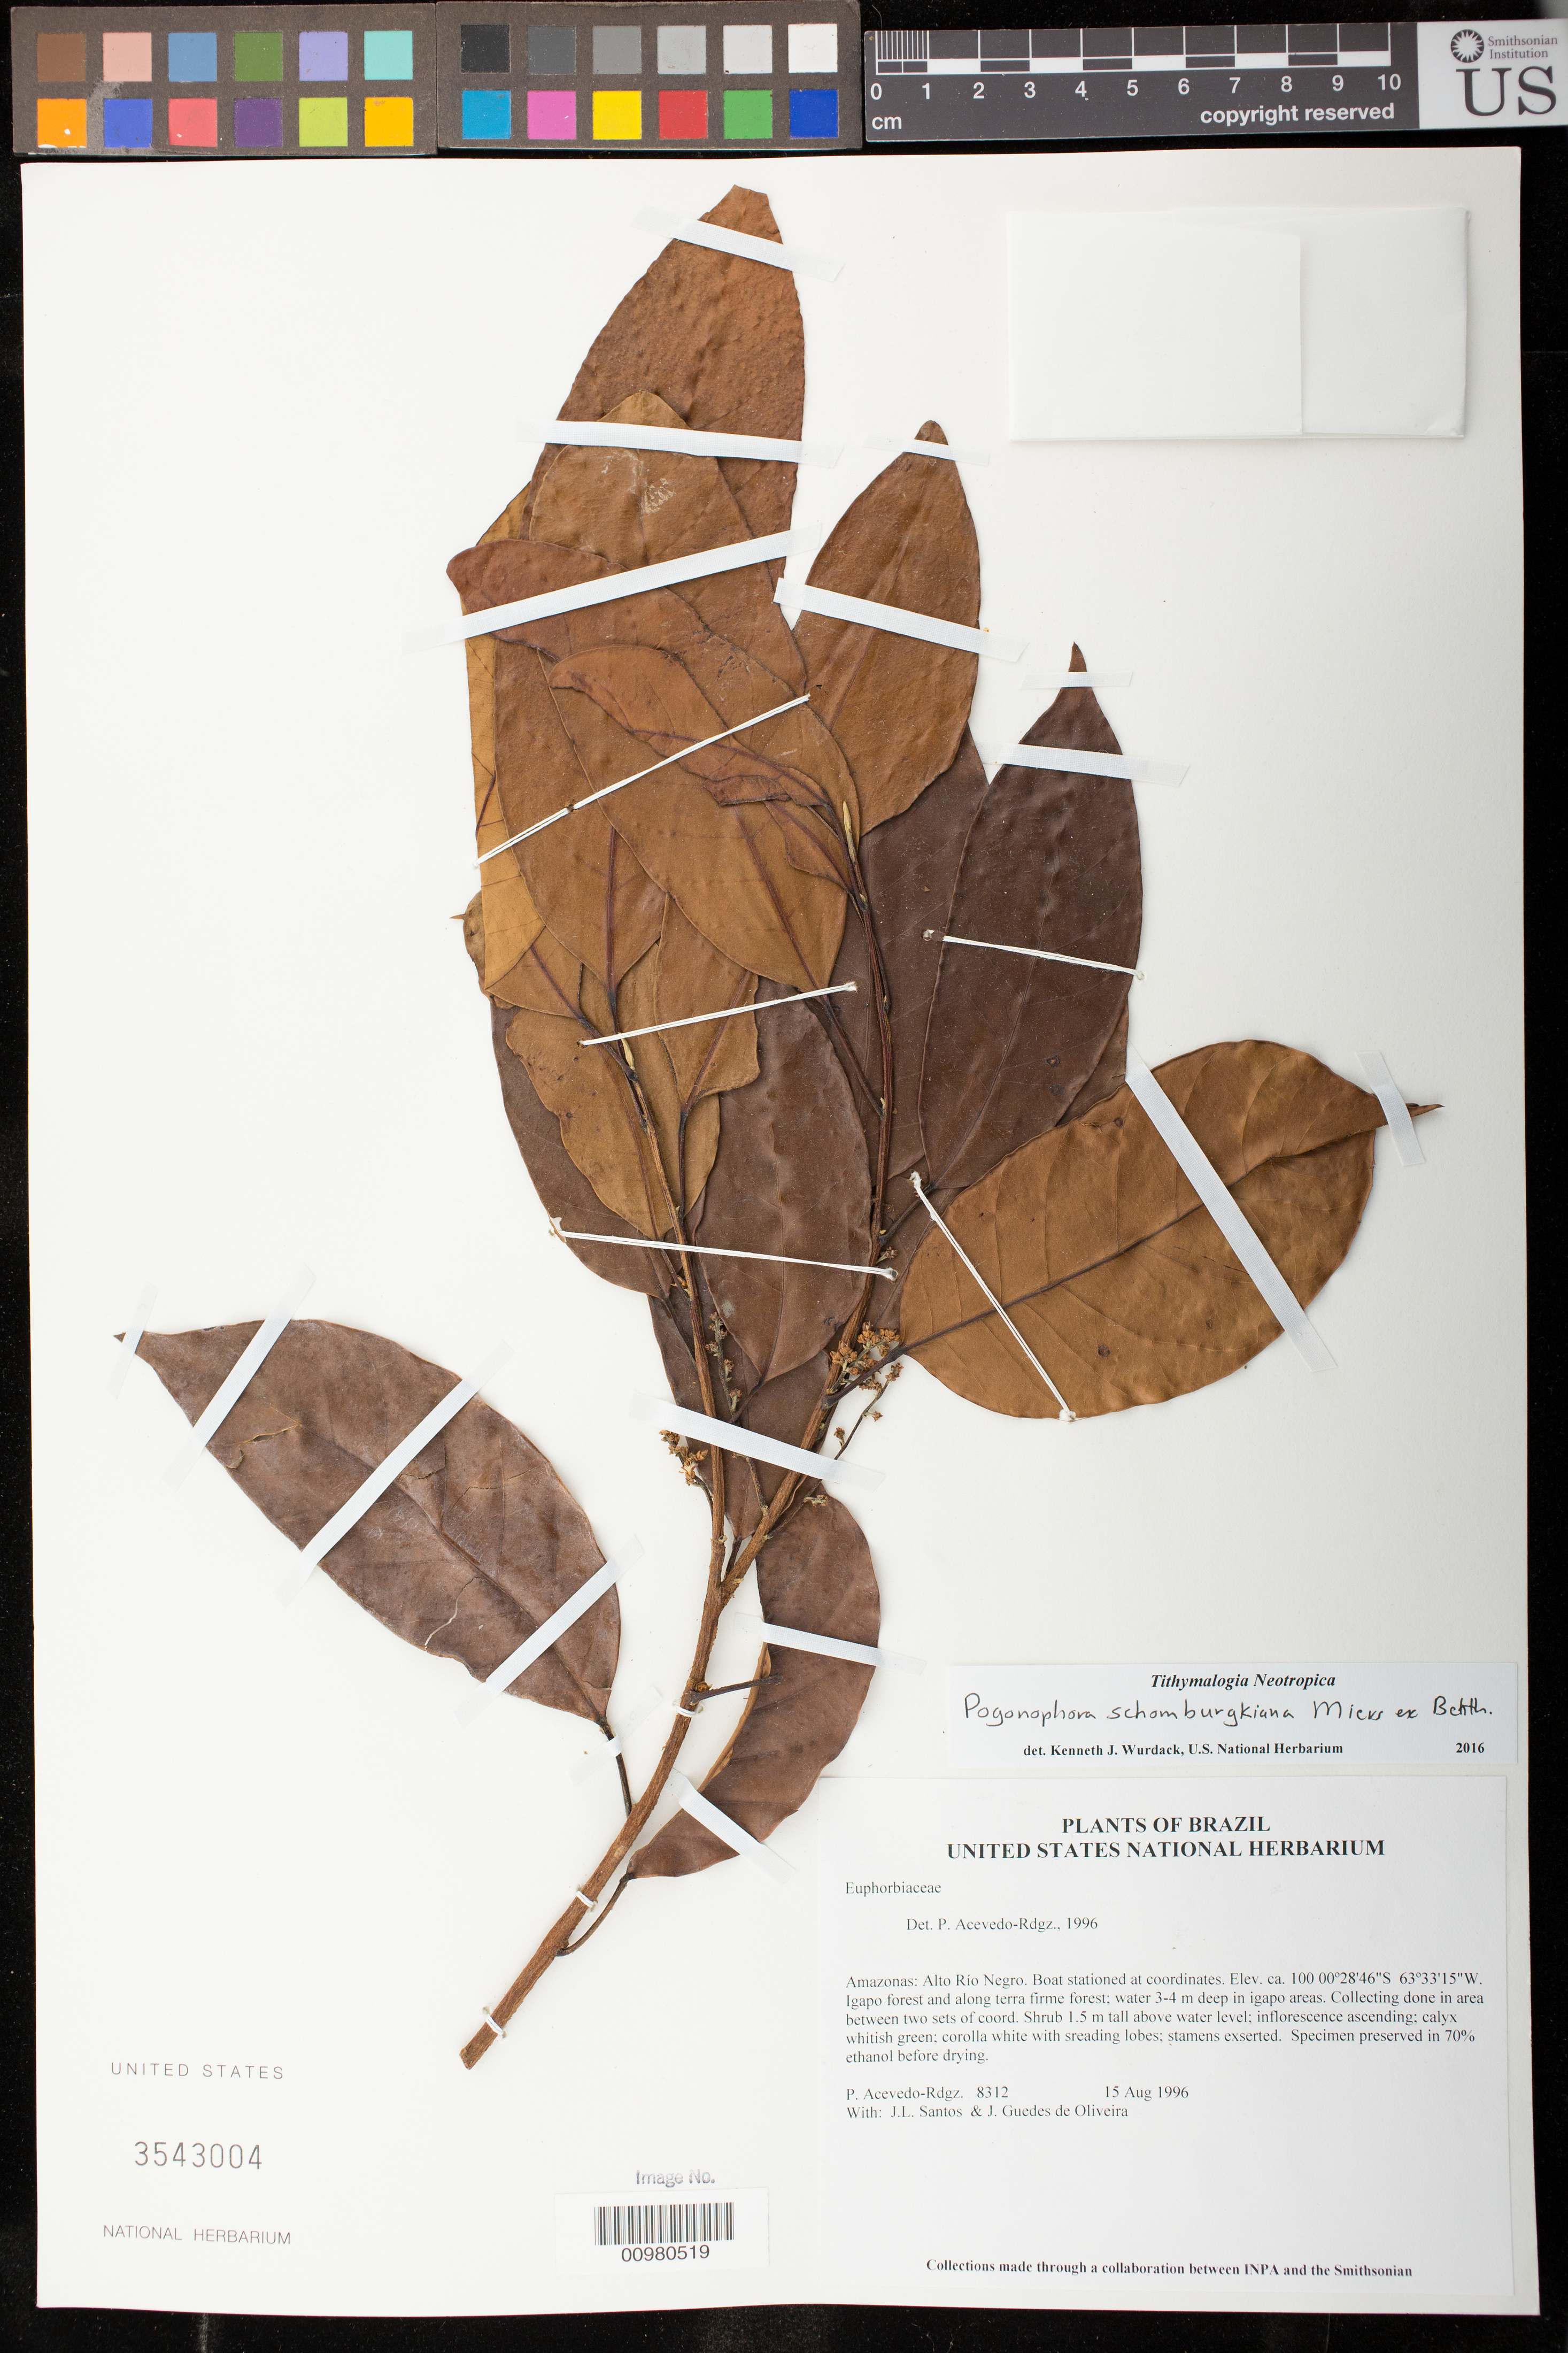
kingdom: Plantae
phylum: Tracheophyta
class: Magnoliopsida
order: Malpighiales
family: Peraceae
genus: Pogonophora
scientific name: Pogonophora schomburgkiana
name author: Miers ex Benth.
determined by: Wurdack, Kenneth J., (US), Smithsonian Institution - National Museum of Natural History (UNITED STATES)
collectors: P. Acevedo-Rodr., J. L. Santos & J. Guedes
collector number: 8312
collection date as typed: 15 Aug 1996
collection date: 1996-08-15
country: Brazil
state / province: Amazonas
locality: Amazonas: Alto Río Negro. Boat stationed at coordinates.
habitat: Igapo forest and along terra firme forest; water 3-4 m deep in igapo areas. Collecting done in area between two sets of coord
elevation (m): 100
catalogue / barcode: US 3543004